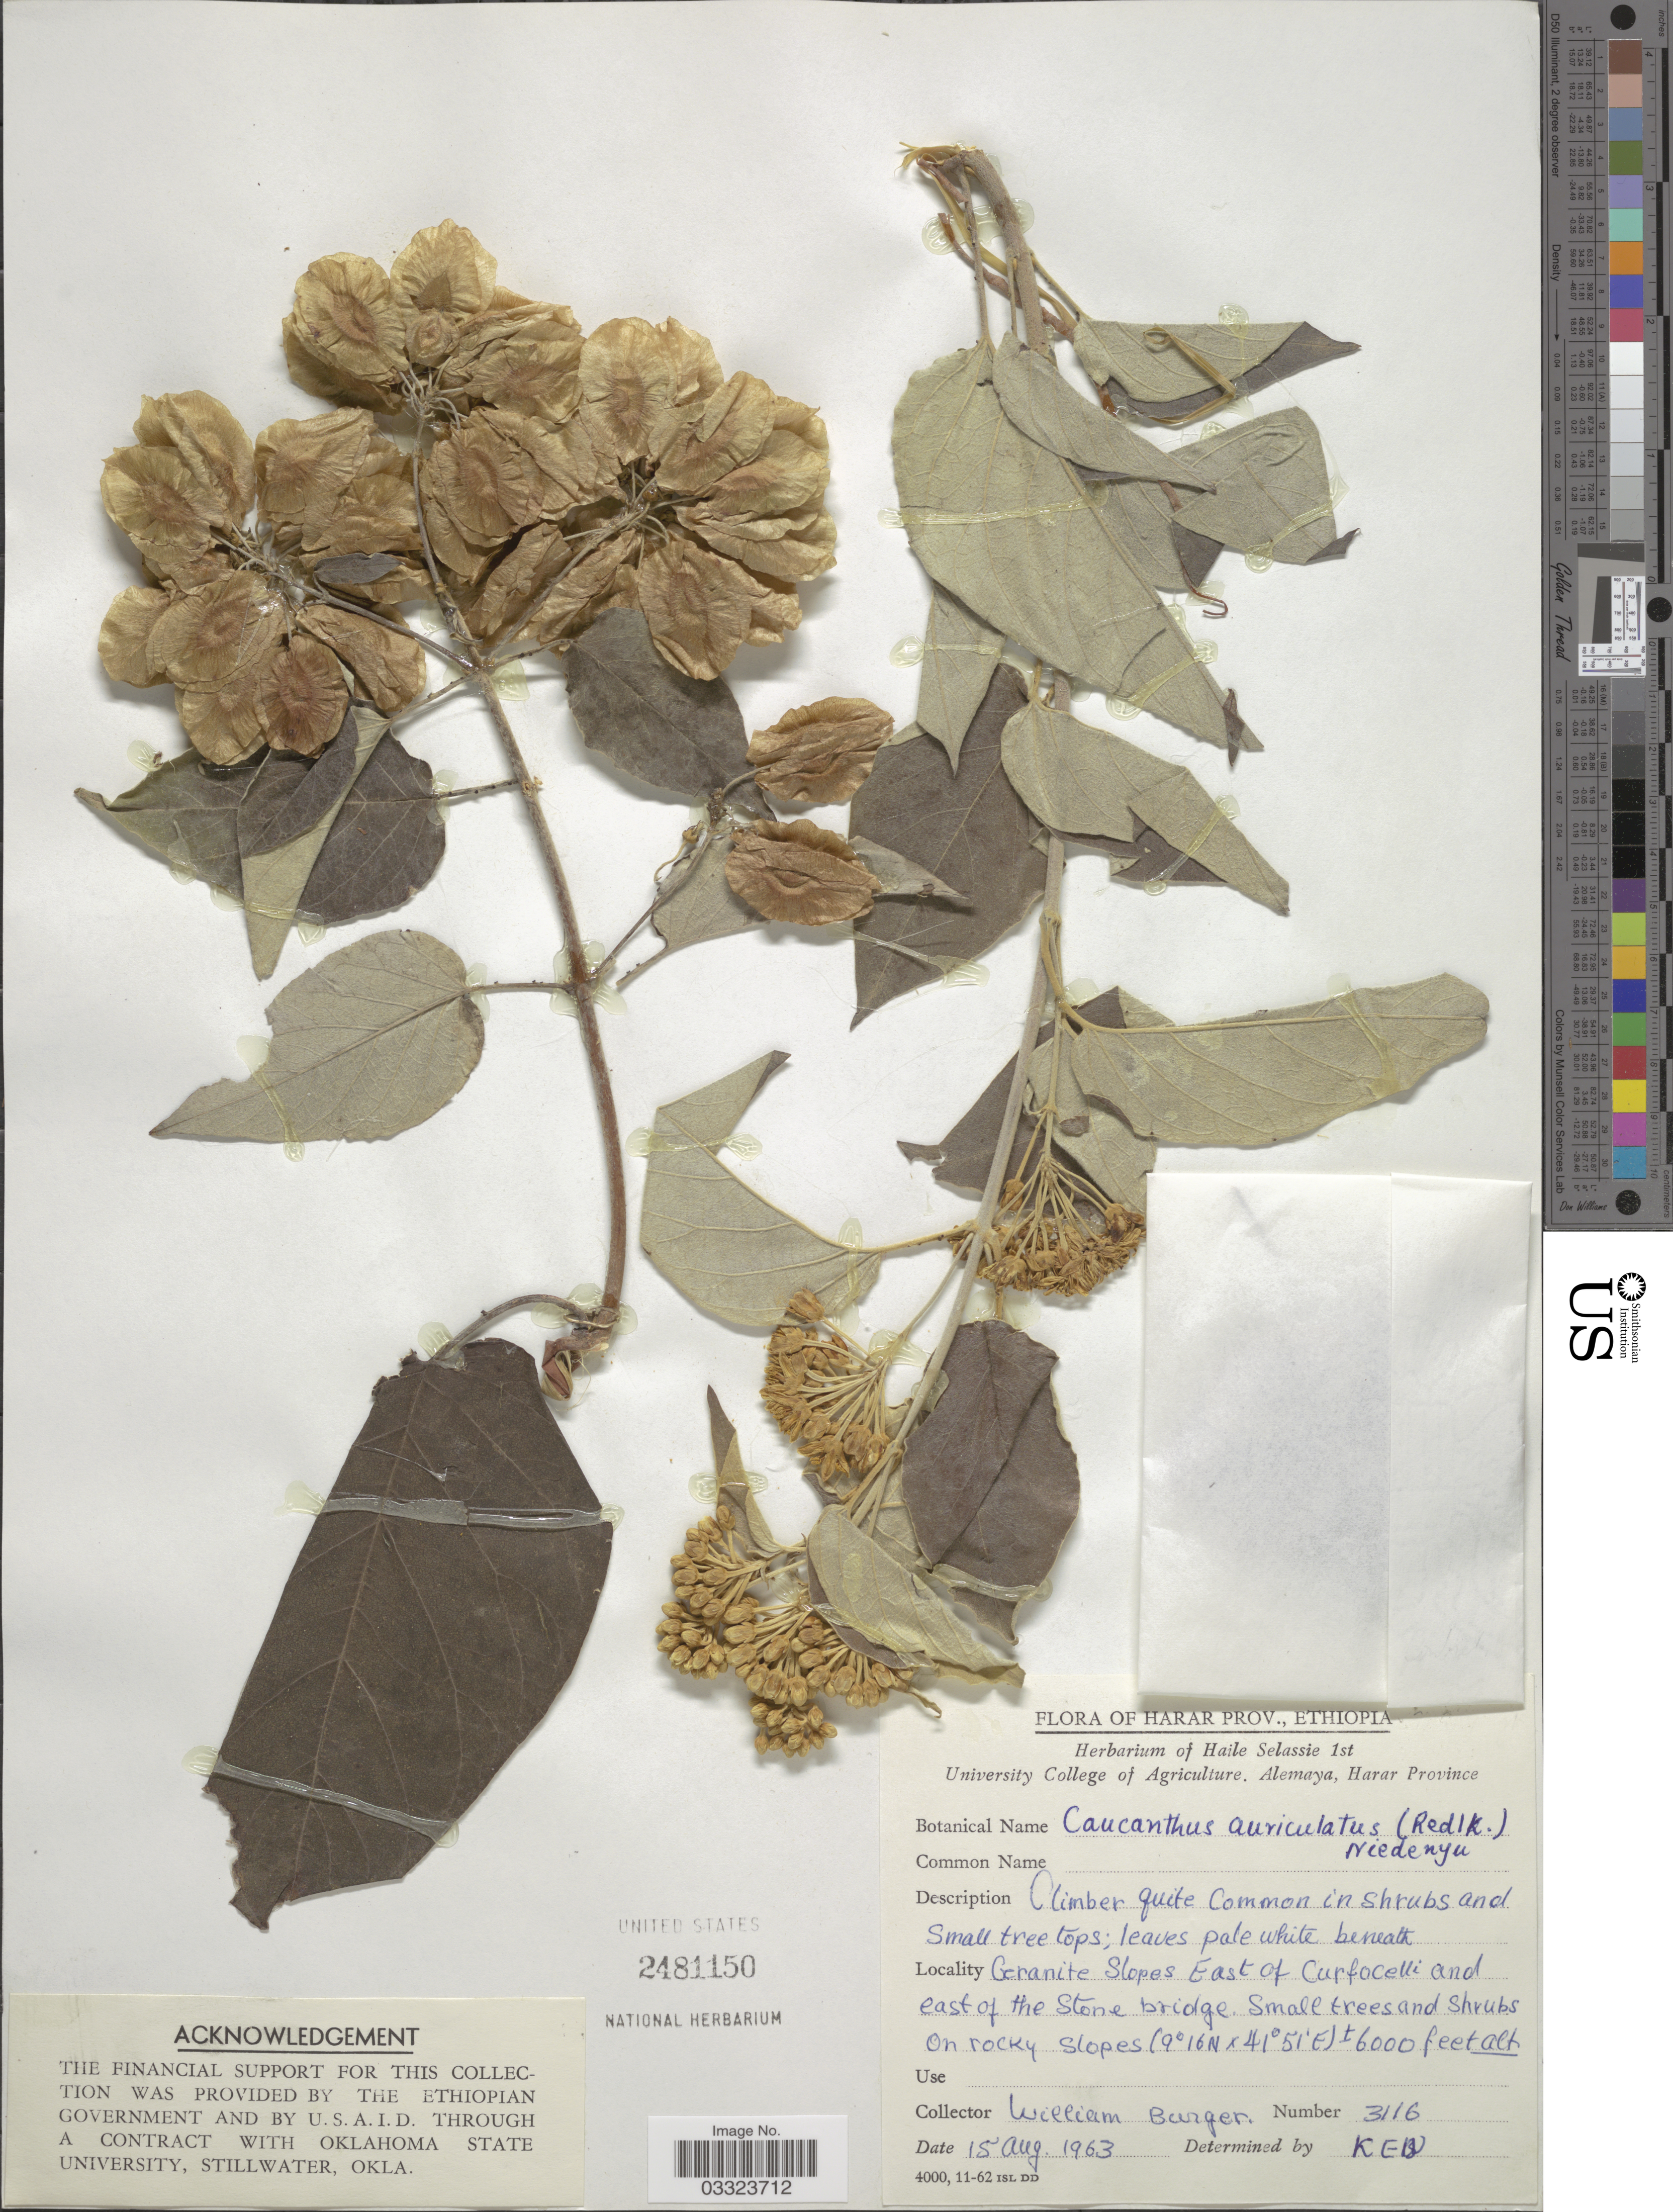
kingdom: Plantae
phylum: Tracheophyta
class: Magnoliopsida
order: Malpighiales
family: Malpighiaceae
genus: Caucanthus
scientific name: Caucanthus auriculatus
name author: (Radlk.) Nied.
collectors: W. Burger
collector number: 3116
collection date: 1963-08-15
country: Ethiopia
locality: Harar Prov. Granite Slopes East of Curfocelli and east of the Stone bridge.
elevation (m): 1829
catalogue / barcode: US 2481150